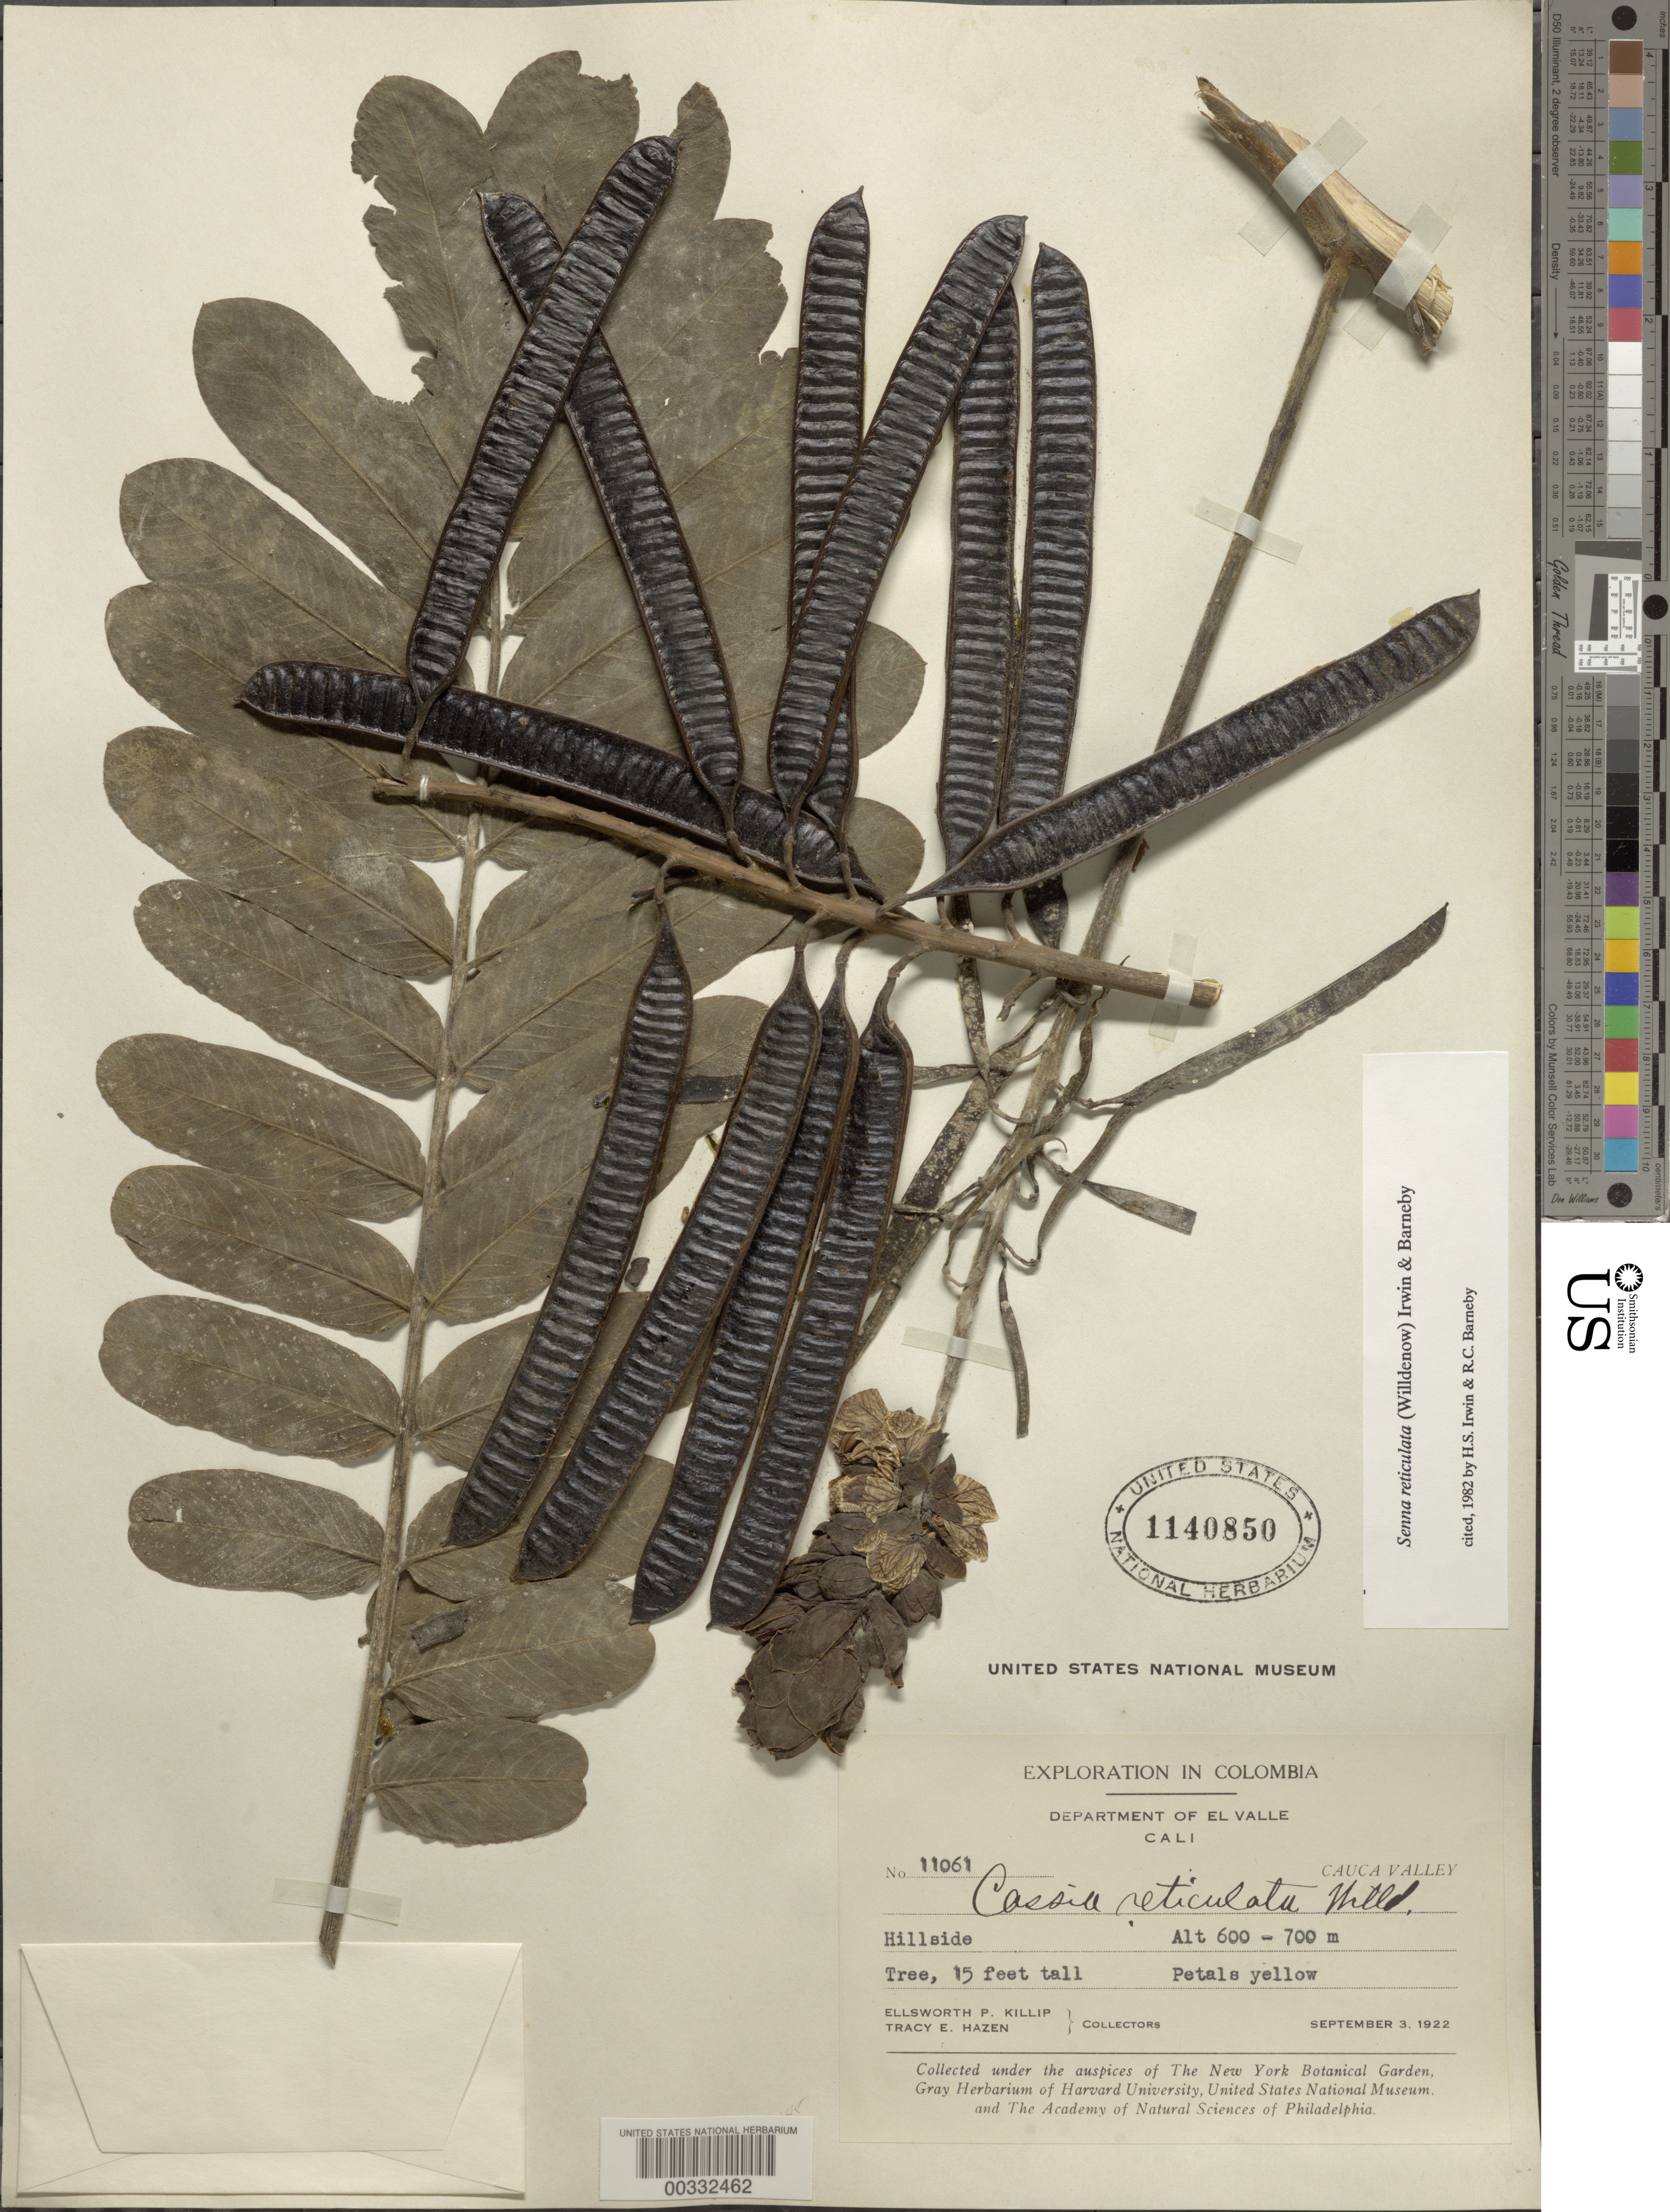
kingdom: Plantae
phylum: Tracheophyta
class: Magnoliopsida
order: Fabales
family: Fabaceae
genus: Senna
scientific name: Senna reticulata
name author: (Willd.) H.S. Irwin & Barneby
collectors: E. P. Killip & T. E. Hazen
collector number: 11061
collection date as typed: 03 Sep 1922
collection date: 1922-09-03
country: Colombia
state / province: Valle del Cauca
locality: Cali; Cauca Valley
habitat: Hillside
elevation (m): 600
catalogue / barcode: US 1140850